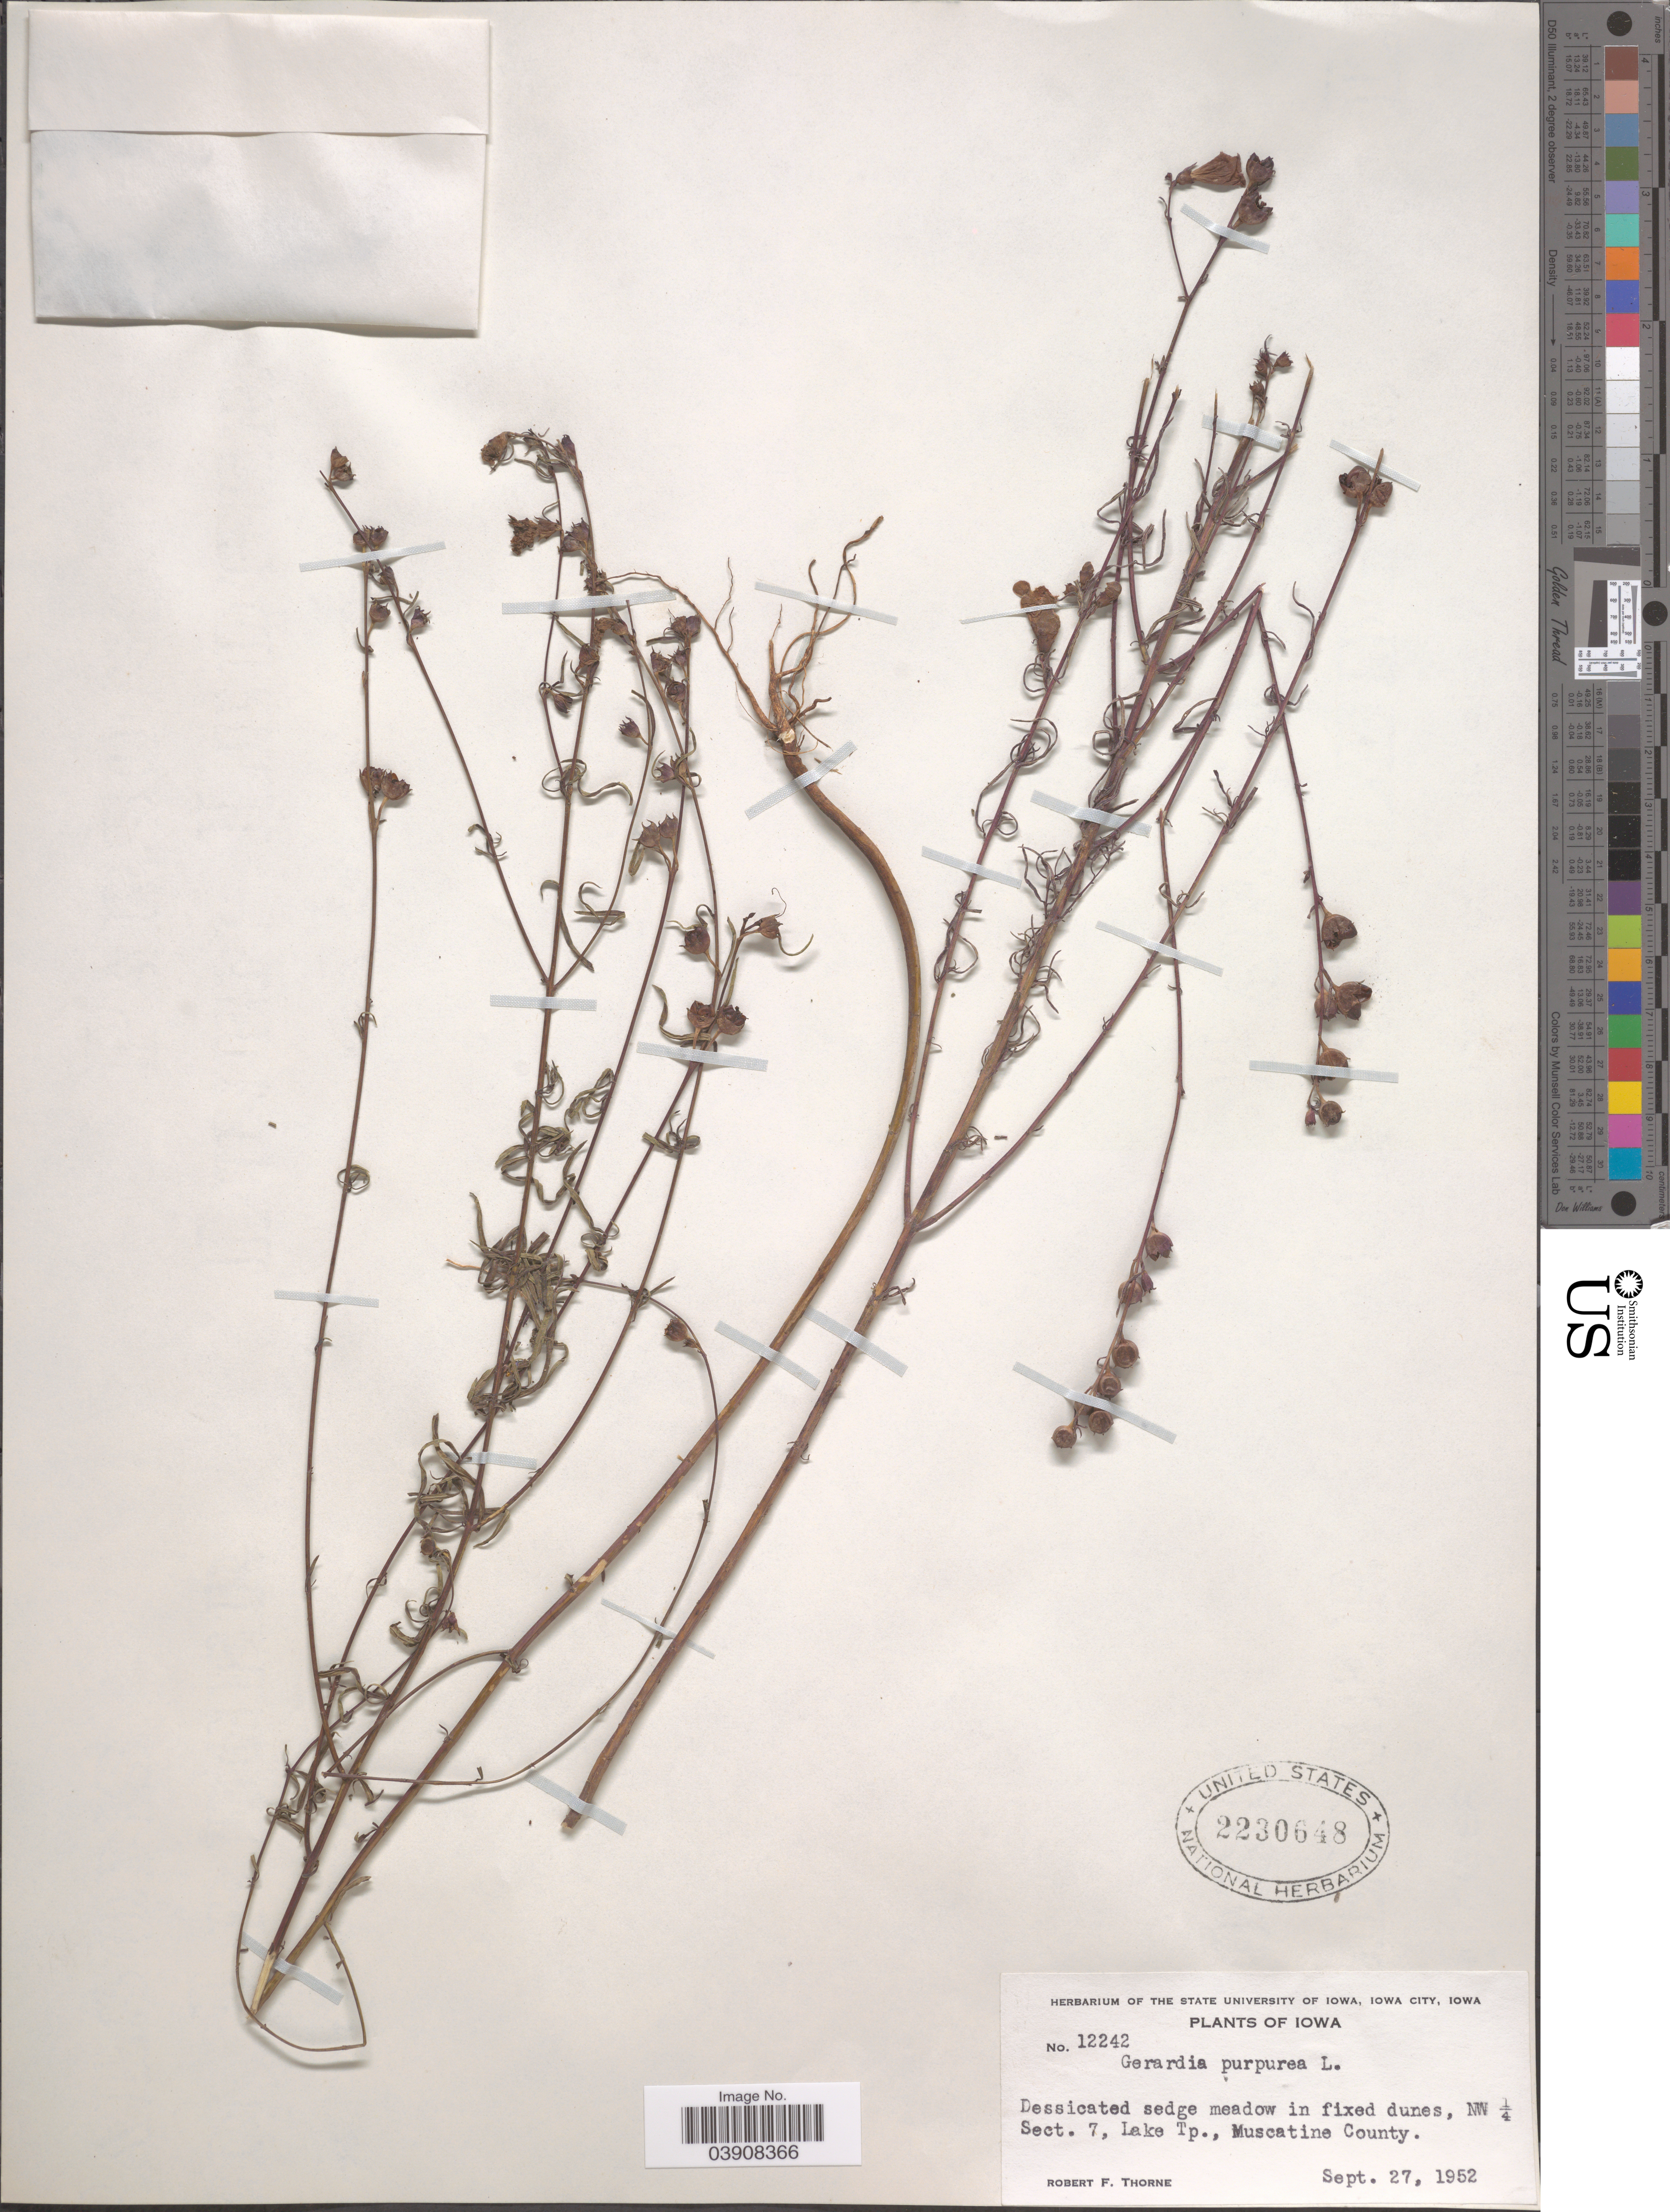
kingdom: Plantae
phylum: Tracheophyta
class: Magnoliopsida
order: Lamiales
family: Orobanchaceae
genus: Agalinis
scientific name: Agalinis purpurea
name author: (L.) Pennell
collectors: R. F. Thorne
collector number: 12242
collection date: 1952-09-27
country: United States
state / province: Iowa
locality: NW ¼ Sect. 7, Lake Tp., Muscatine County.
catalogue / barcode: US 2230648